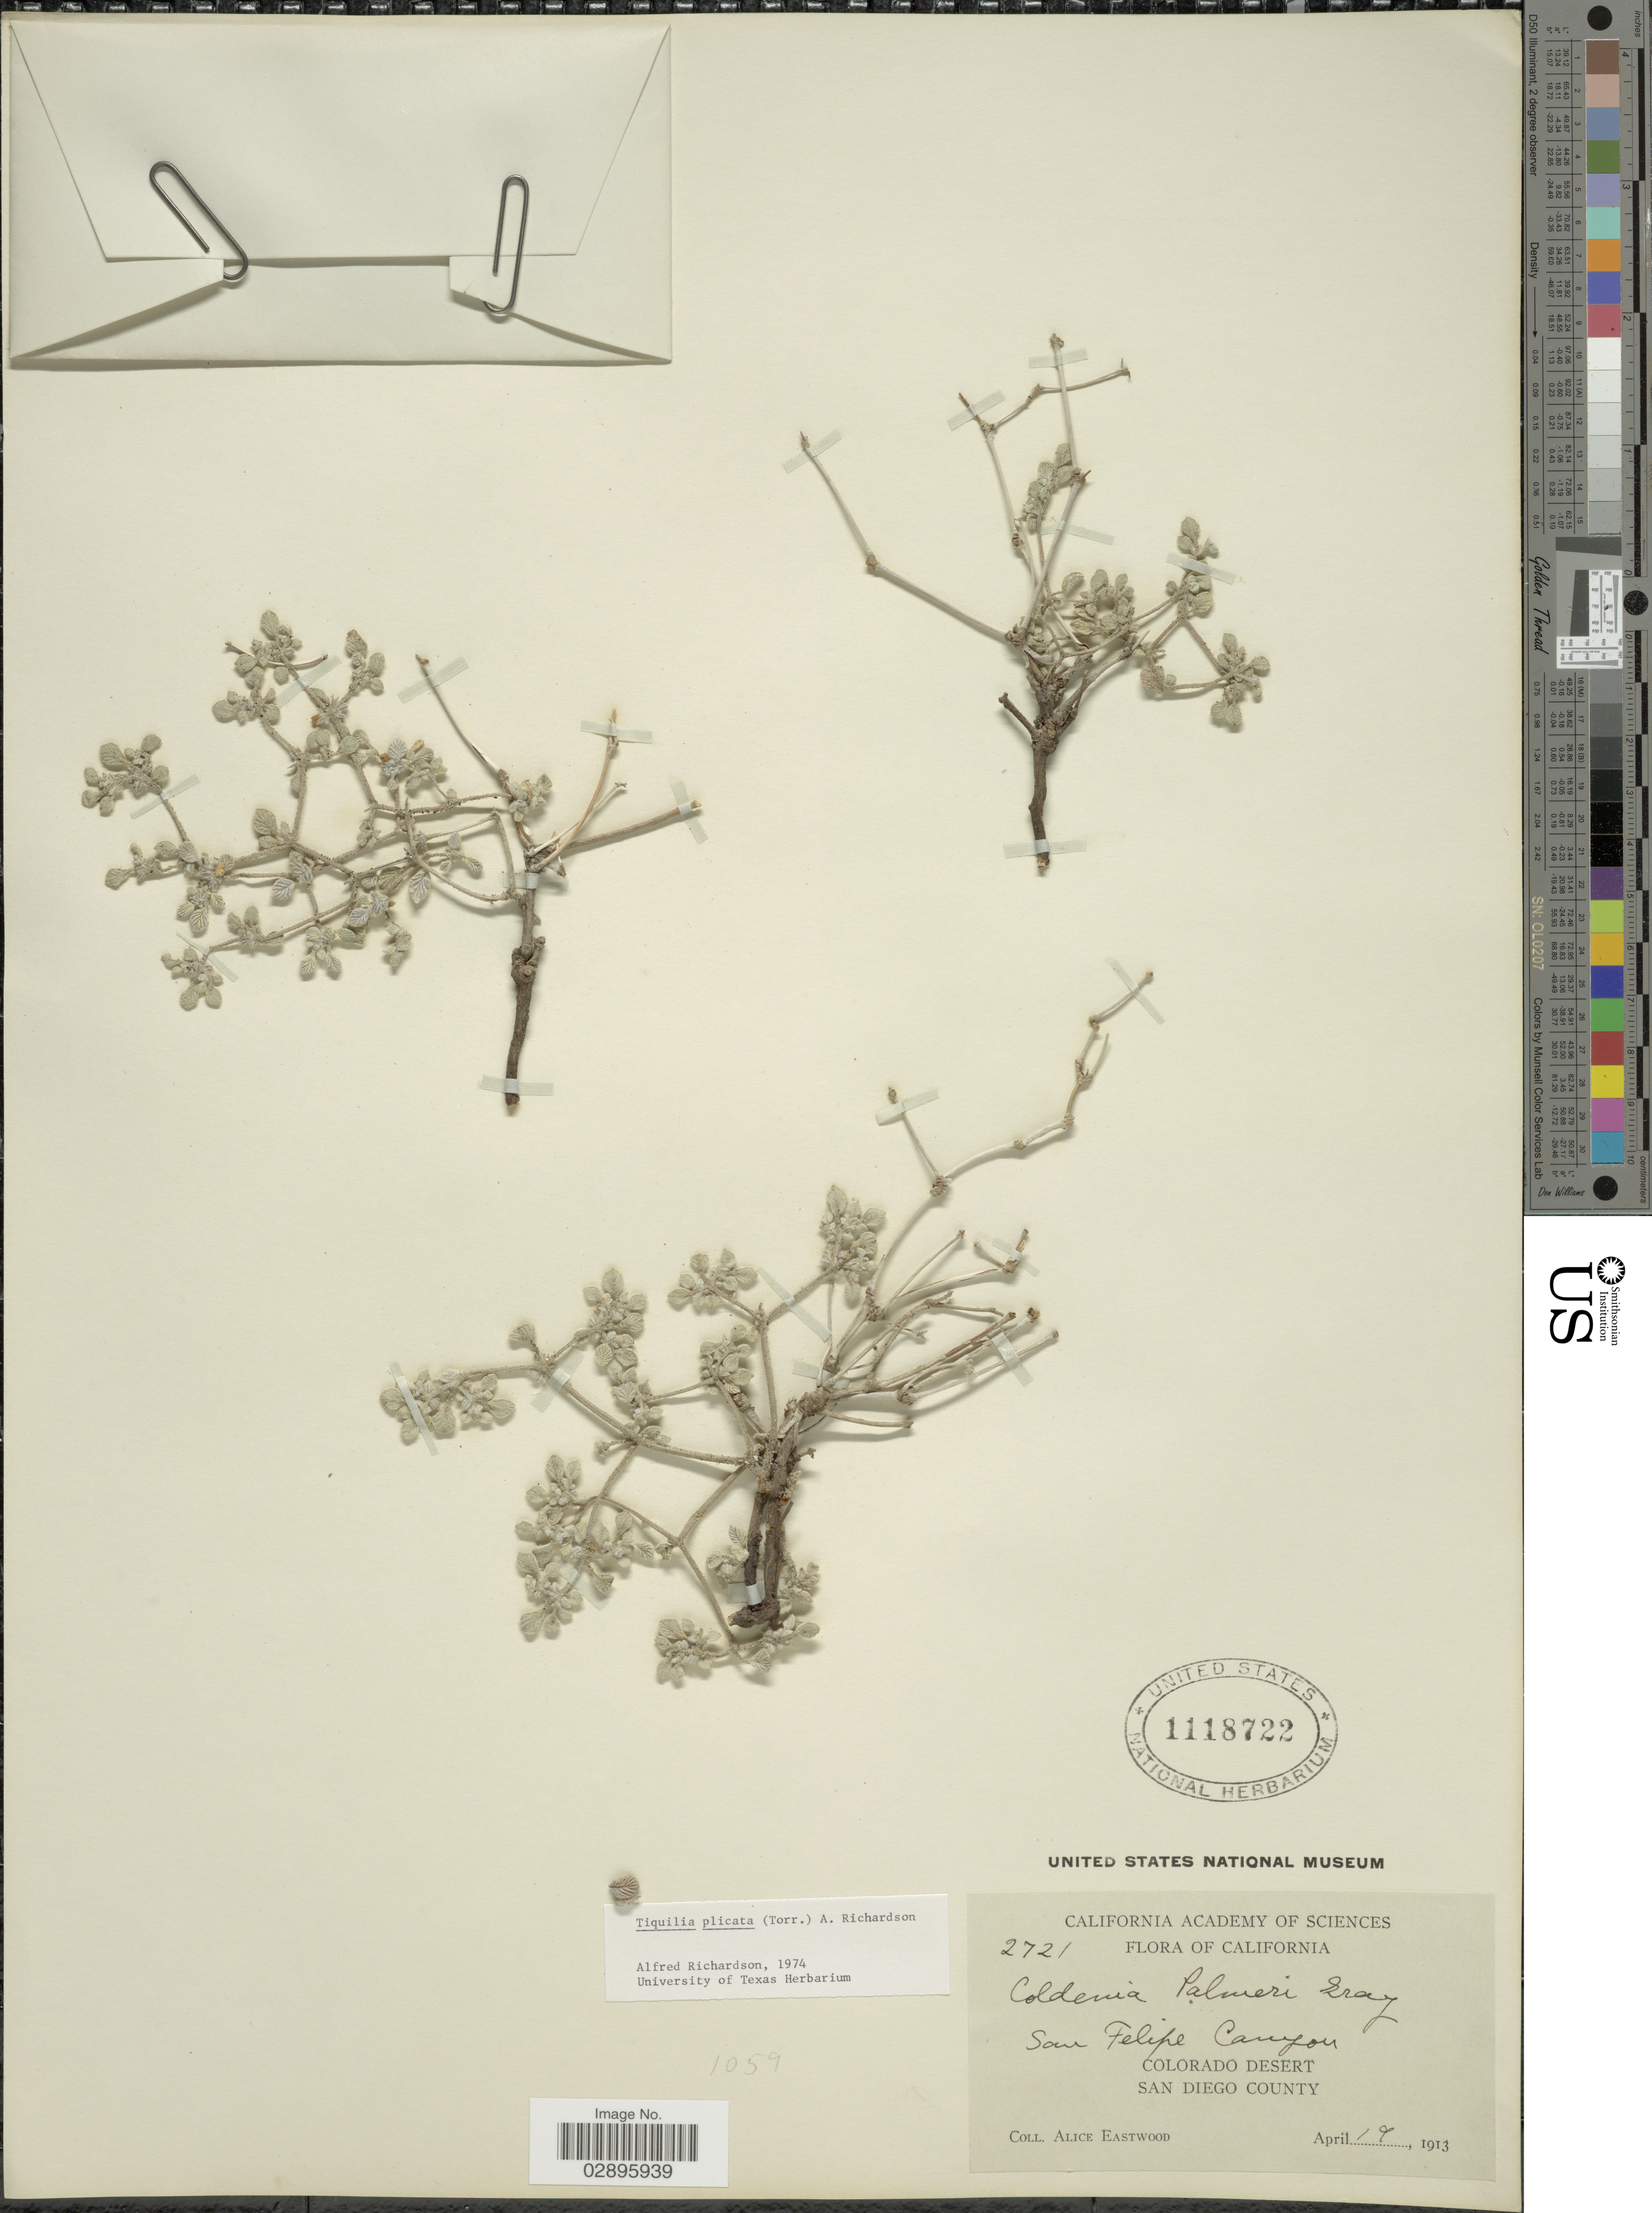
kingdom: Plantae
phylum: Tracheophyta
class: Magnoliopsida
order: Boraginales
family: Ehretiaceae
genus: Tiquilia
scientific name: Tiquilia plicata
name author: Torr.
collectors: A. Eastwood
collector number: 2721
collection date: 1913-04-19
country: United States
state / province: California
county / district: San Diego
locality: San Felipe Canyon. Colorado Desert. San Diego County.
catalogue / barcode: US 1118722